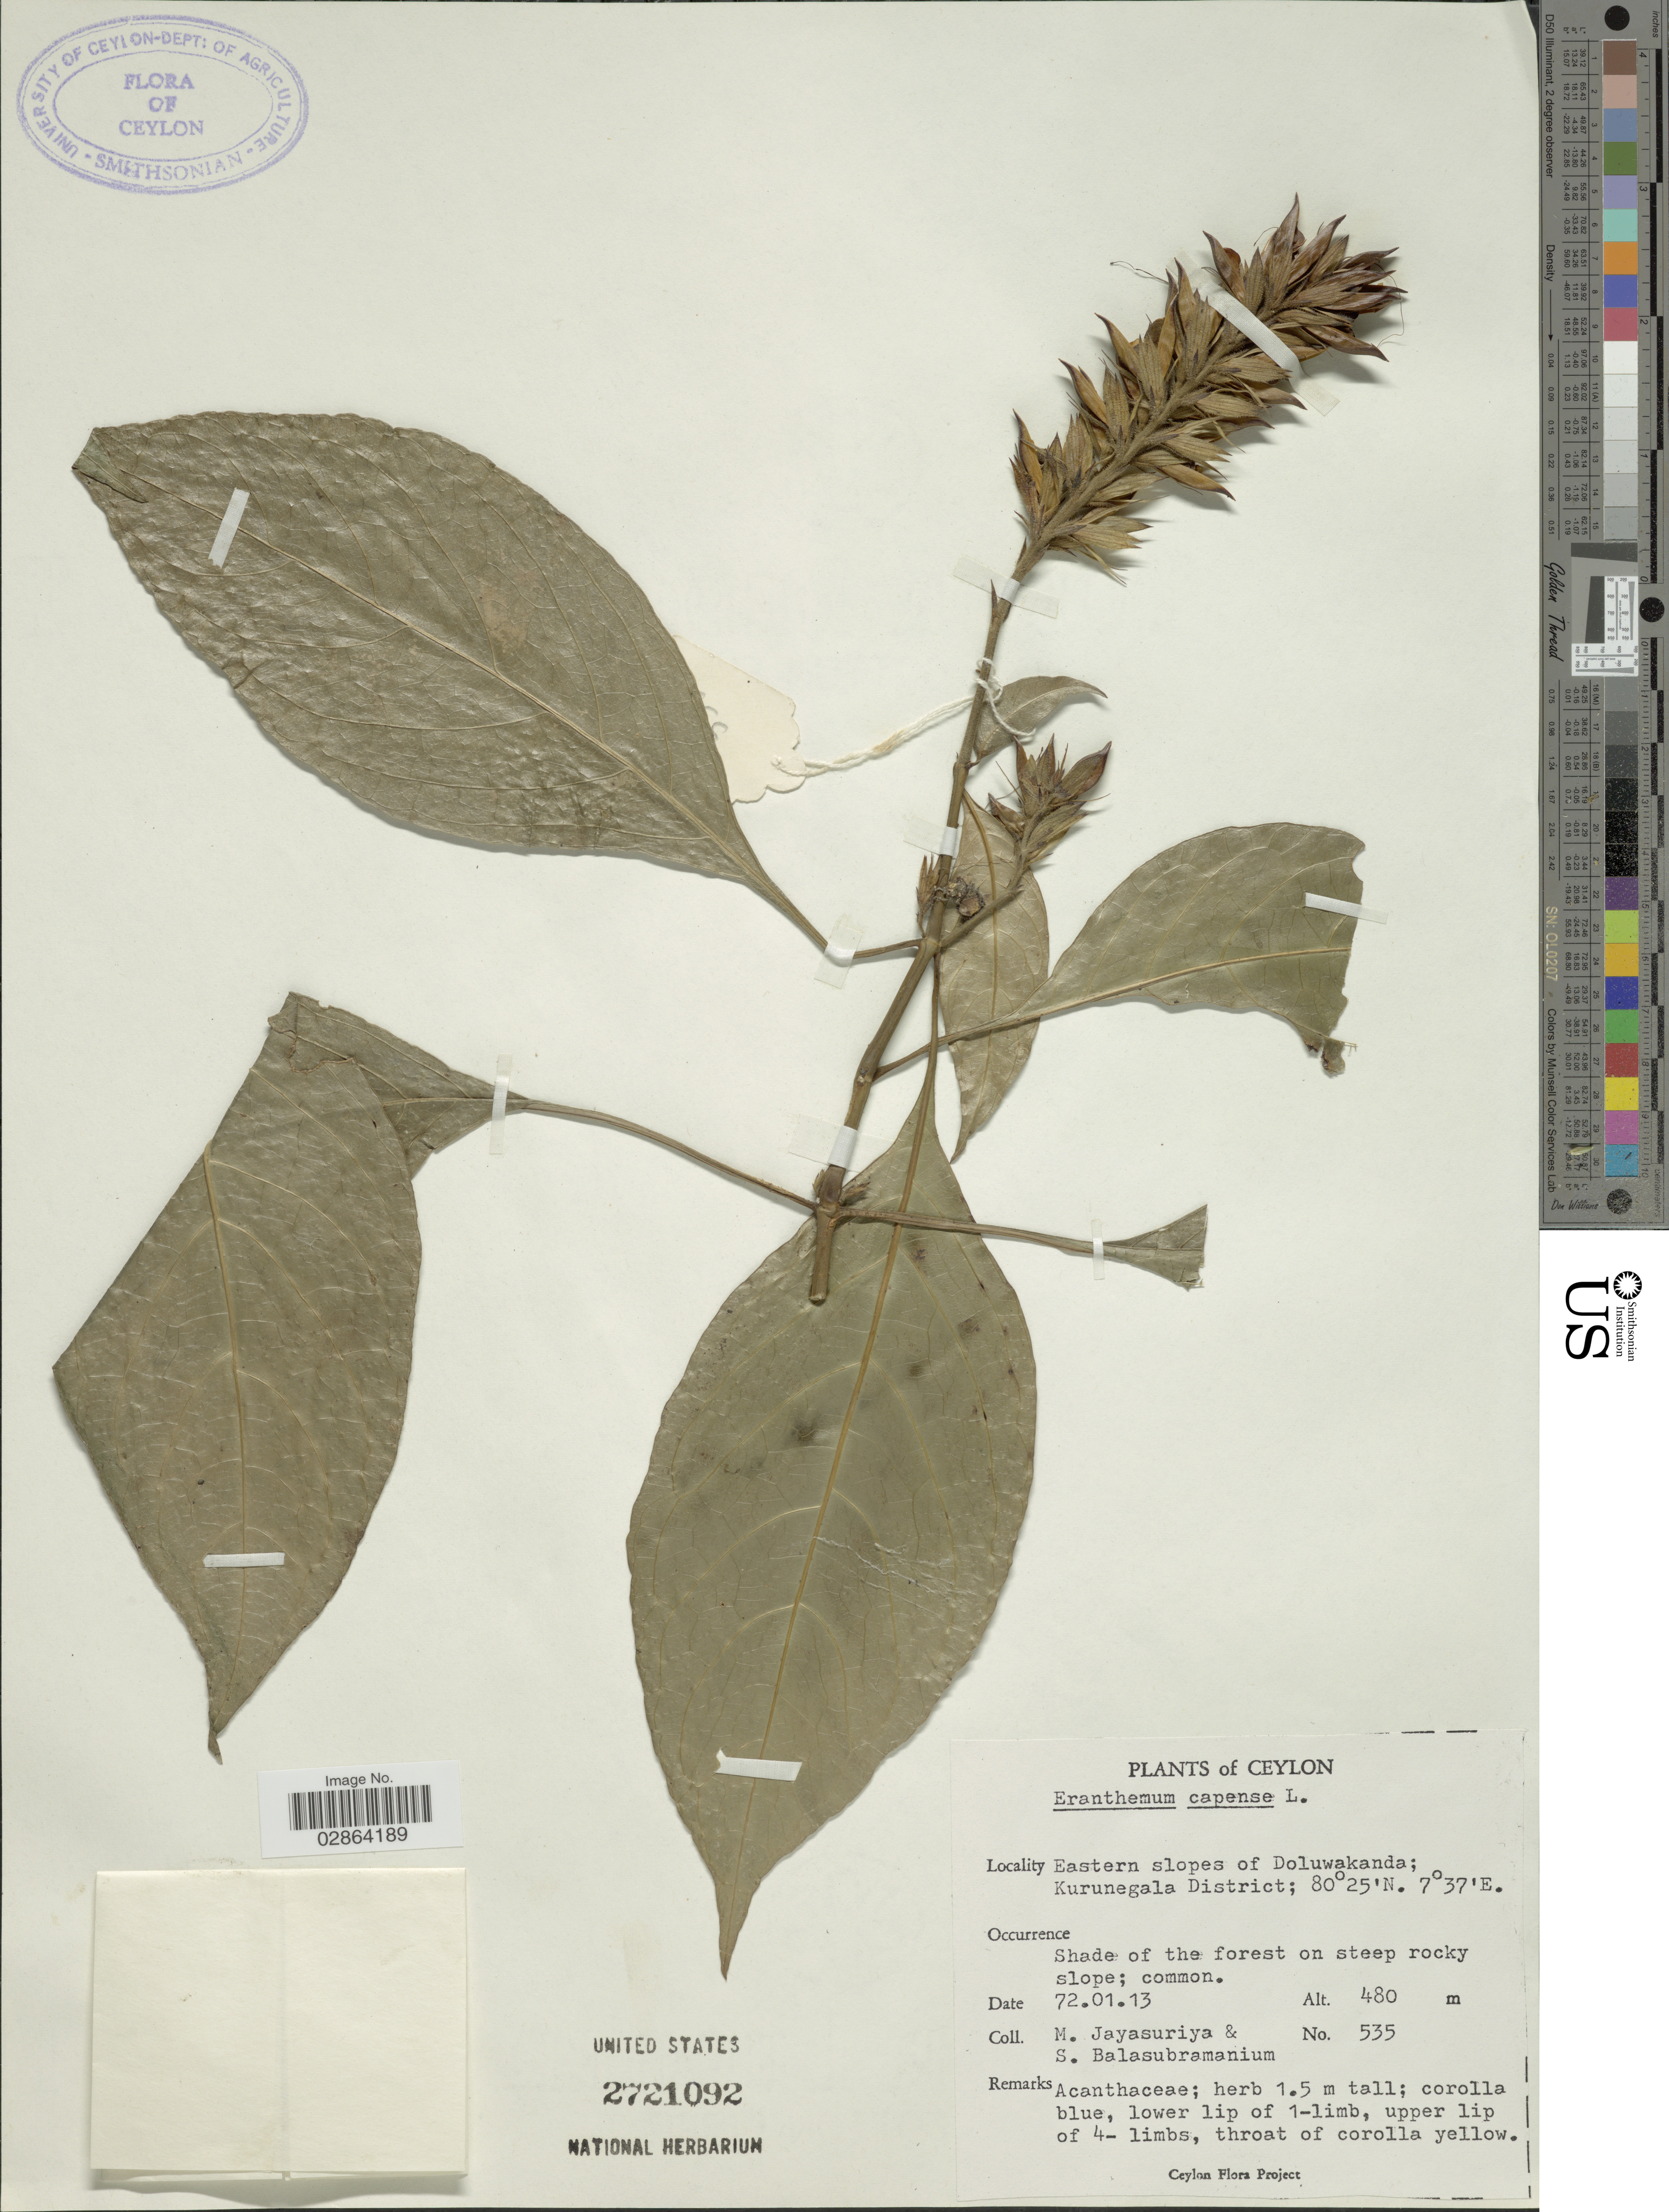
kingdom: Plantae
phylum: Tracheophyta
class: Magnoliopsida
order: Lamiales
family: Acanthaceae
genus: Barleria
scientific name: Barleria sp.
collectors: M. Jayasuriya & S. Balasubramanium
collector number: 535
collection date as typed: Transcribed d/m/y: 13/1/72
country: Sri Lanka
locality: Ceylon, Eastern slopes of Doluwakanda; Kurunegala District.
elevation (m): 480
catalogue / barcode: US 2721092